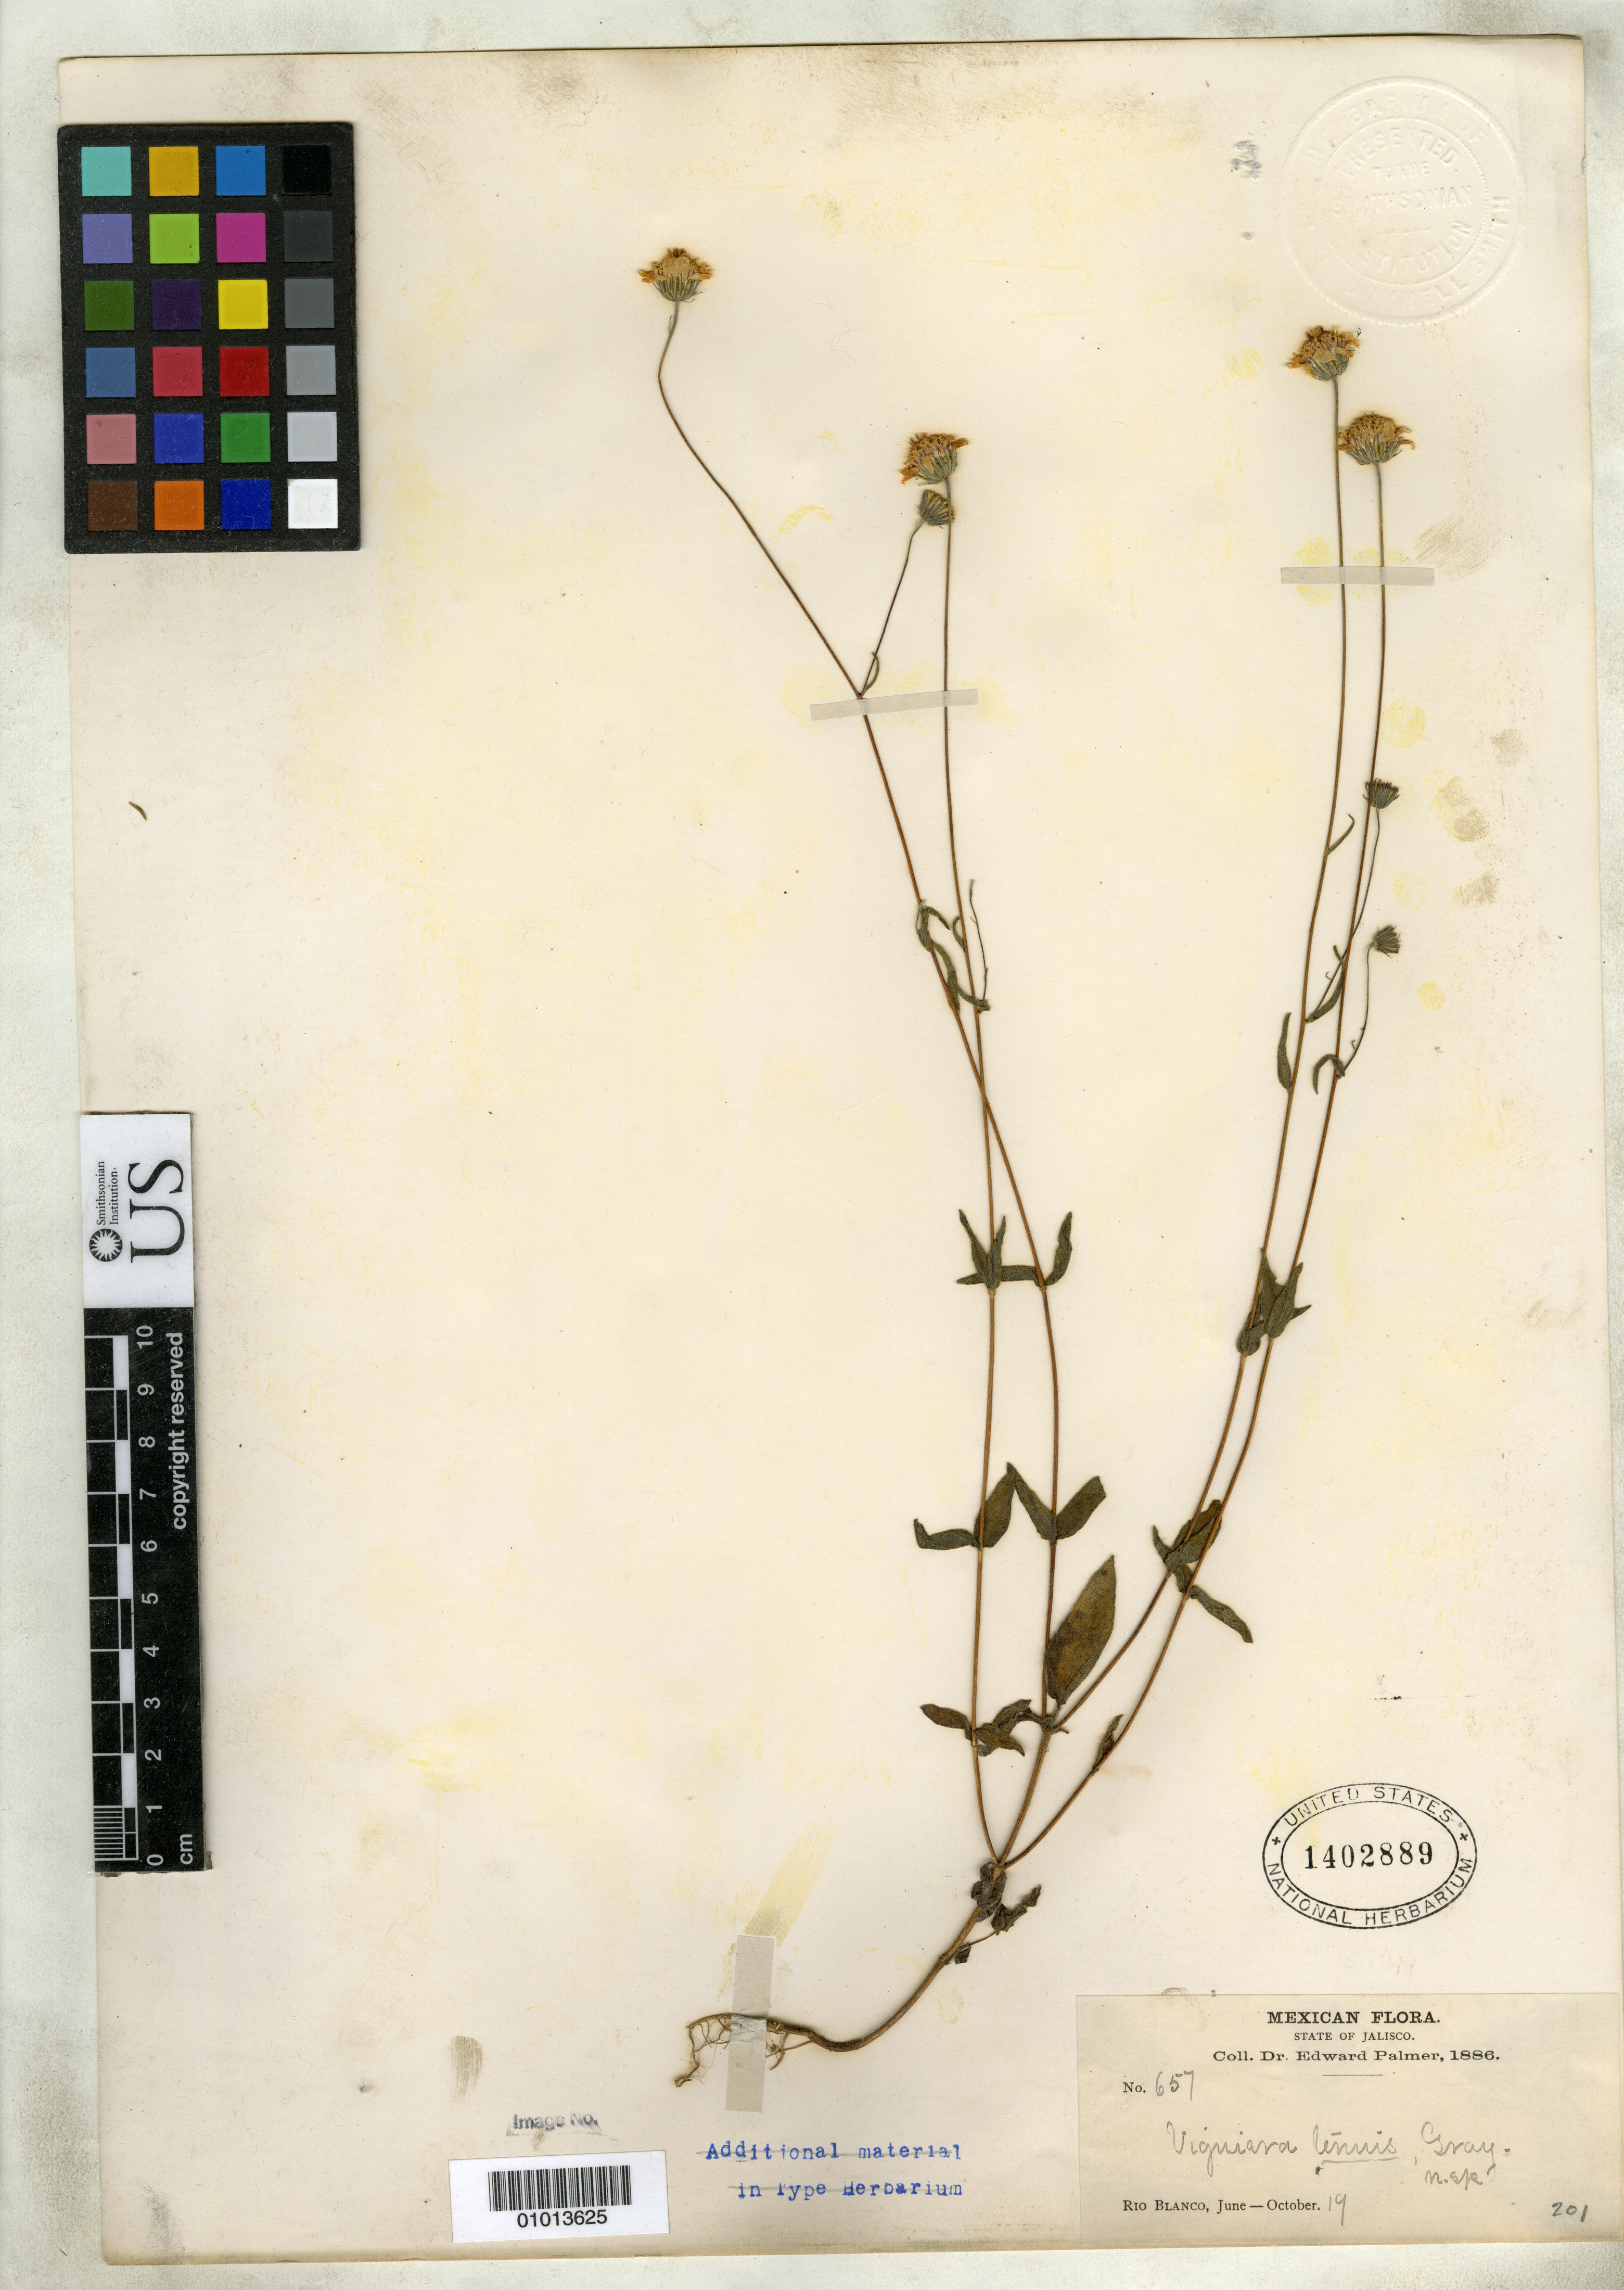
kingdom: Plantae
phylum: Tracheophyta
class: Magnoliopsida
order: Asterales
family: Asteraceae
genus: Viguiera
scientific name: Viguiera tenuis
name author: A. Gray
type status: Isotype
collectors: E. Palmer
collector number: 657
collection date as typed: Jun 1886 to -- Oct 1886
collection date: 1886-06/1886-10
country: Mexico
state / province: Jalisco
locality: Río Blanco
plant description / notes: Specimen ex John Donnell Smith Herbarium.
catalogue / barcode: US 1402889